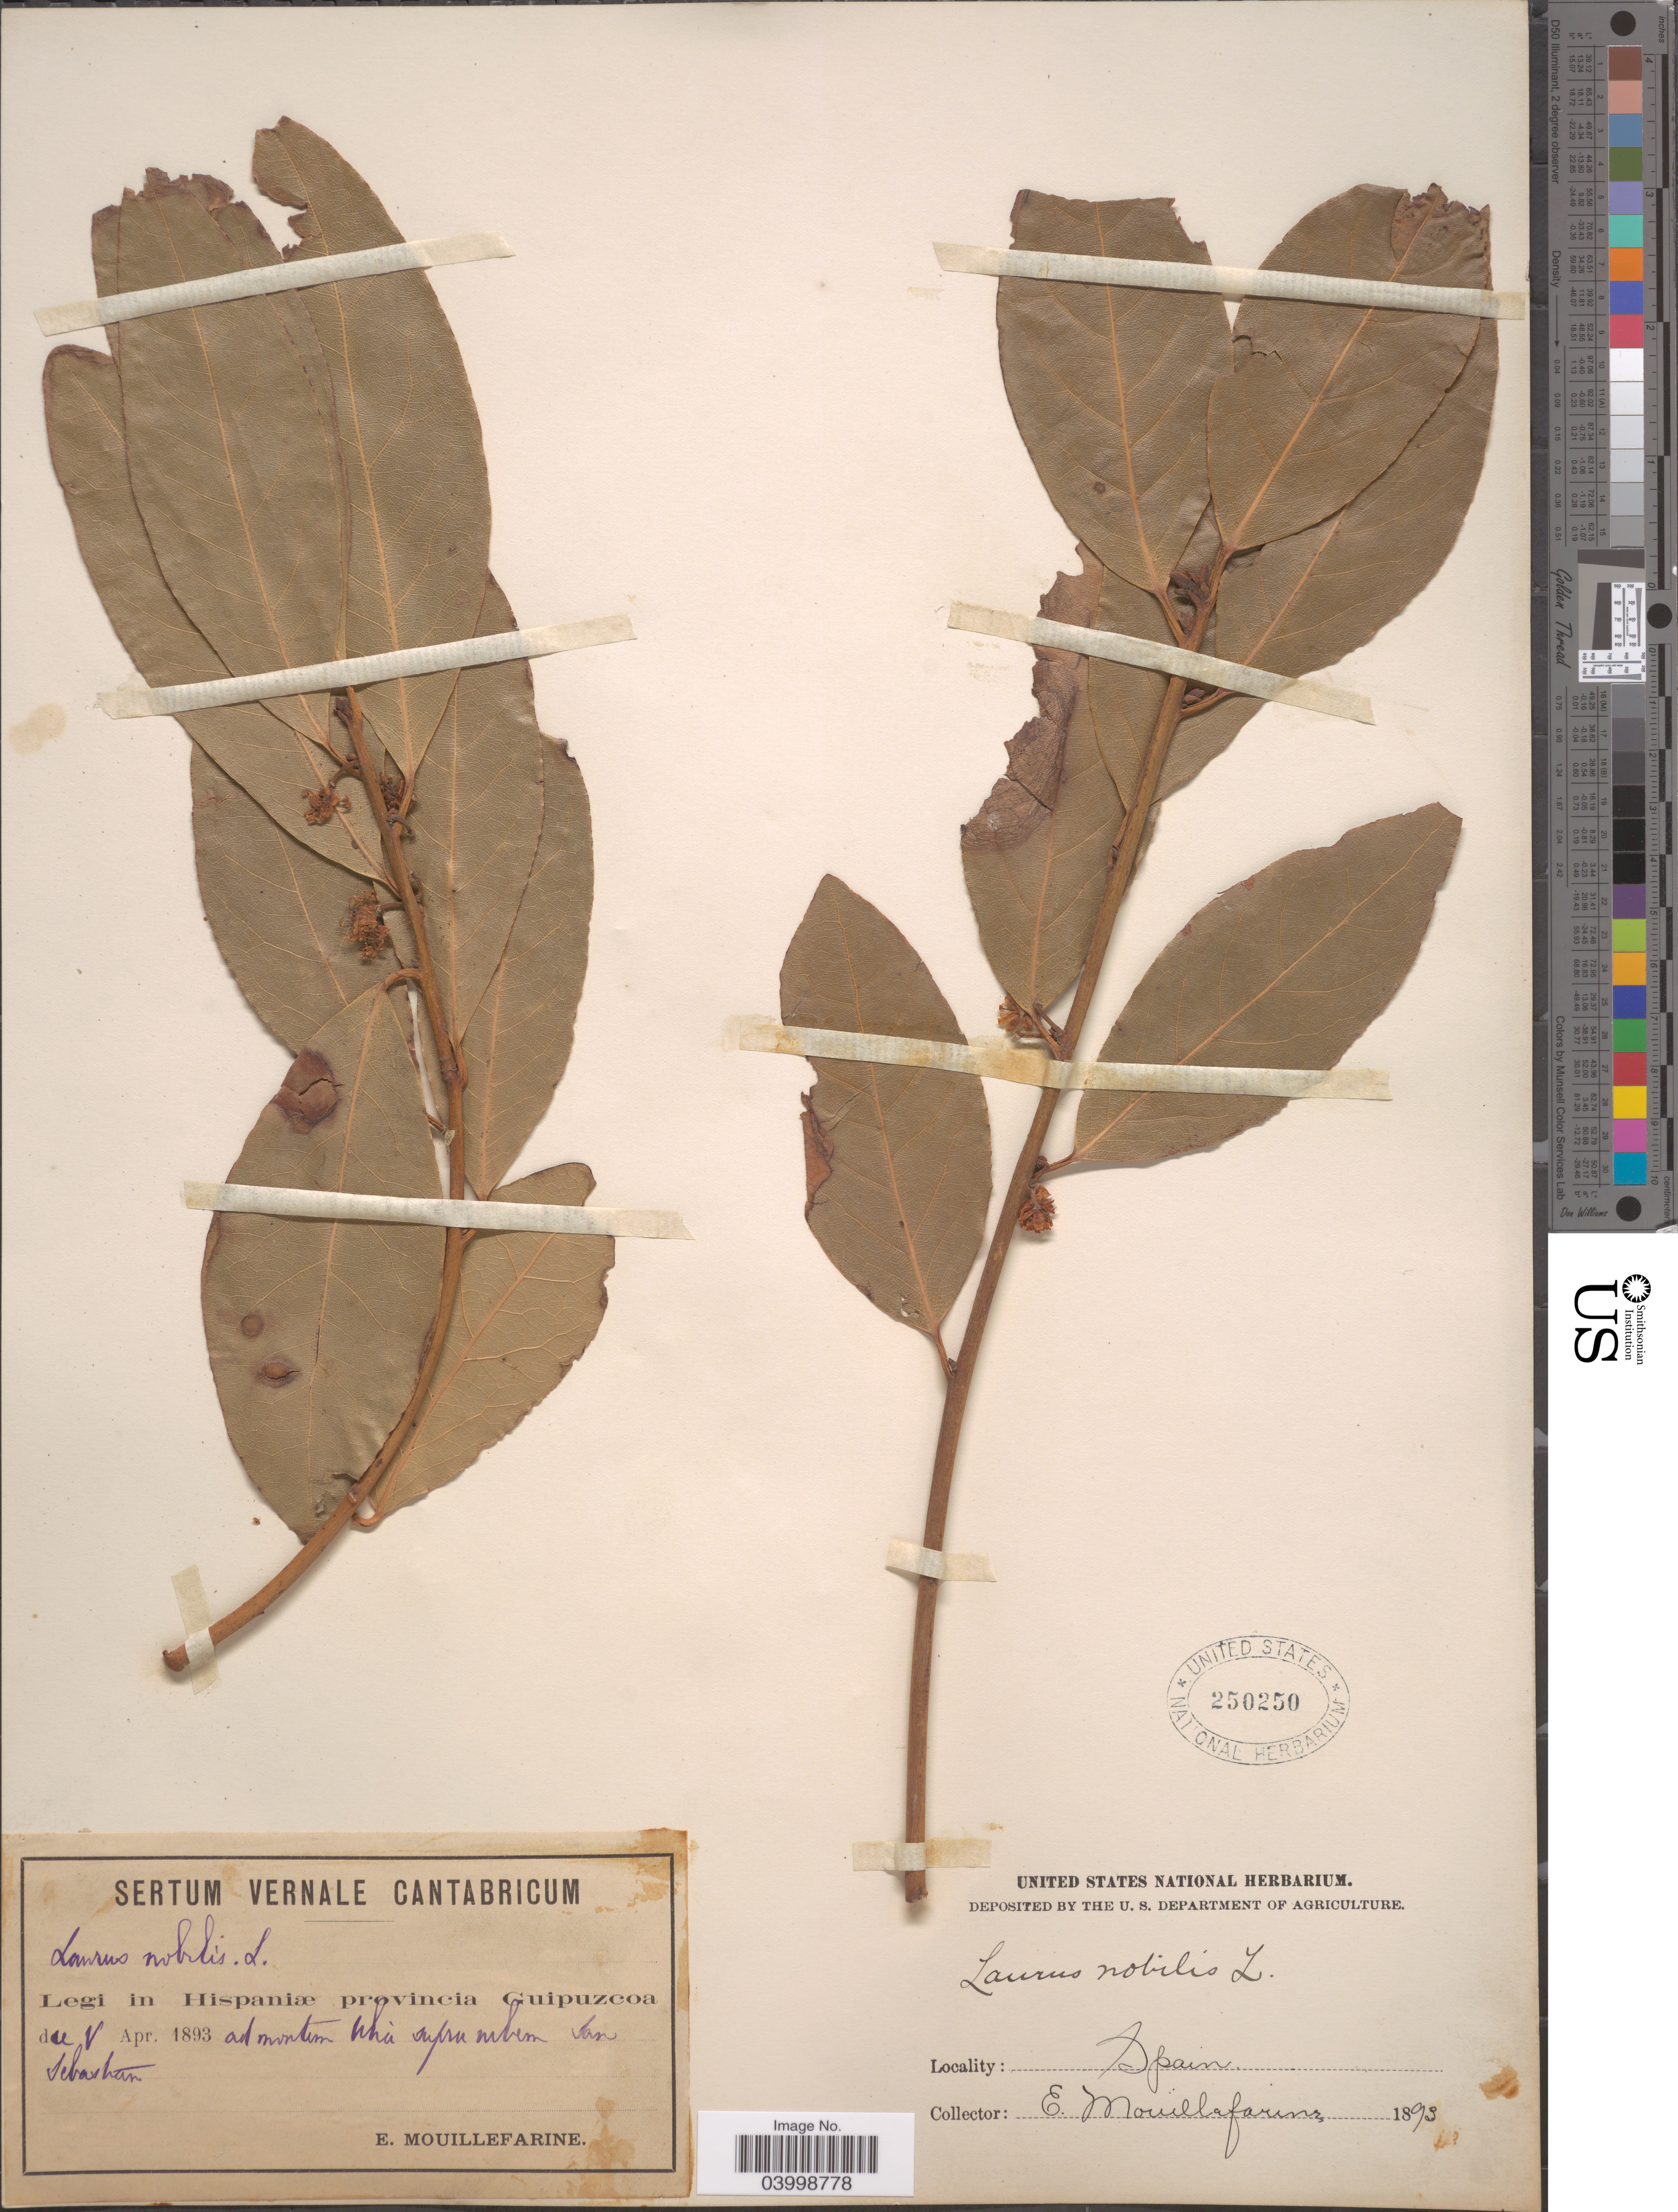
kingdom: Plantae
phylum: Tracheophyta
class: Magnoliopsida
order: Laurales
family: Lauraceae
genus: Laurus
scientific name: Laurus nobilis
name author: L.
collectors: E. Mouillefarine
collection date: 1893-04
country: Spain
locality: In Hispaniæ provincia Guipuzcoa, ad montem Ulia supra urbem San Sebastian. [In Spanish province of Guipuzcoa, at Ulia mountain above the city of San Sebastian.]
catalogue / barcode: US 250250